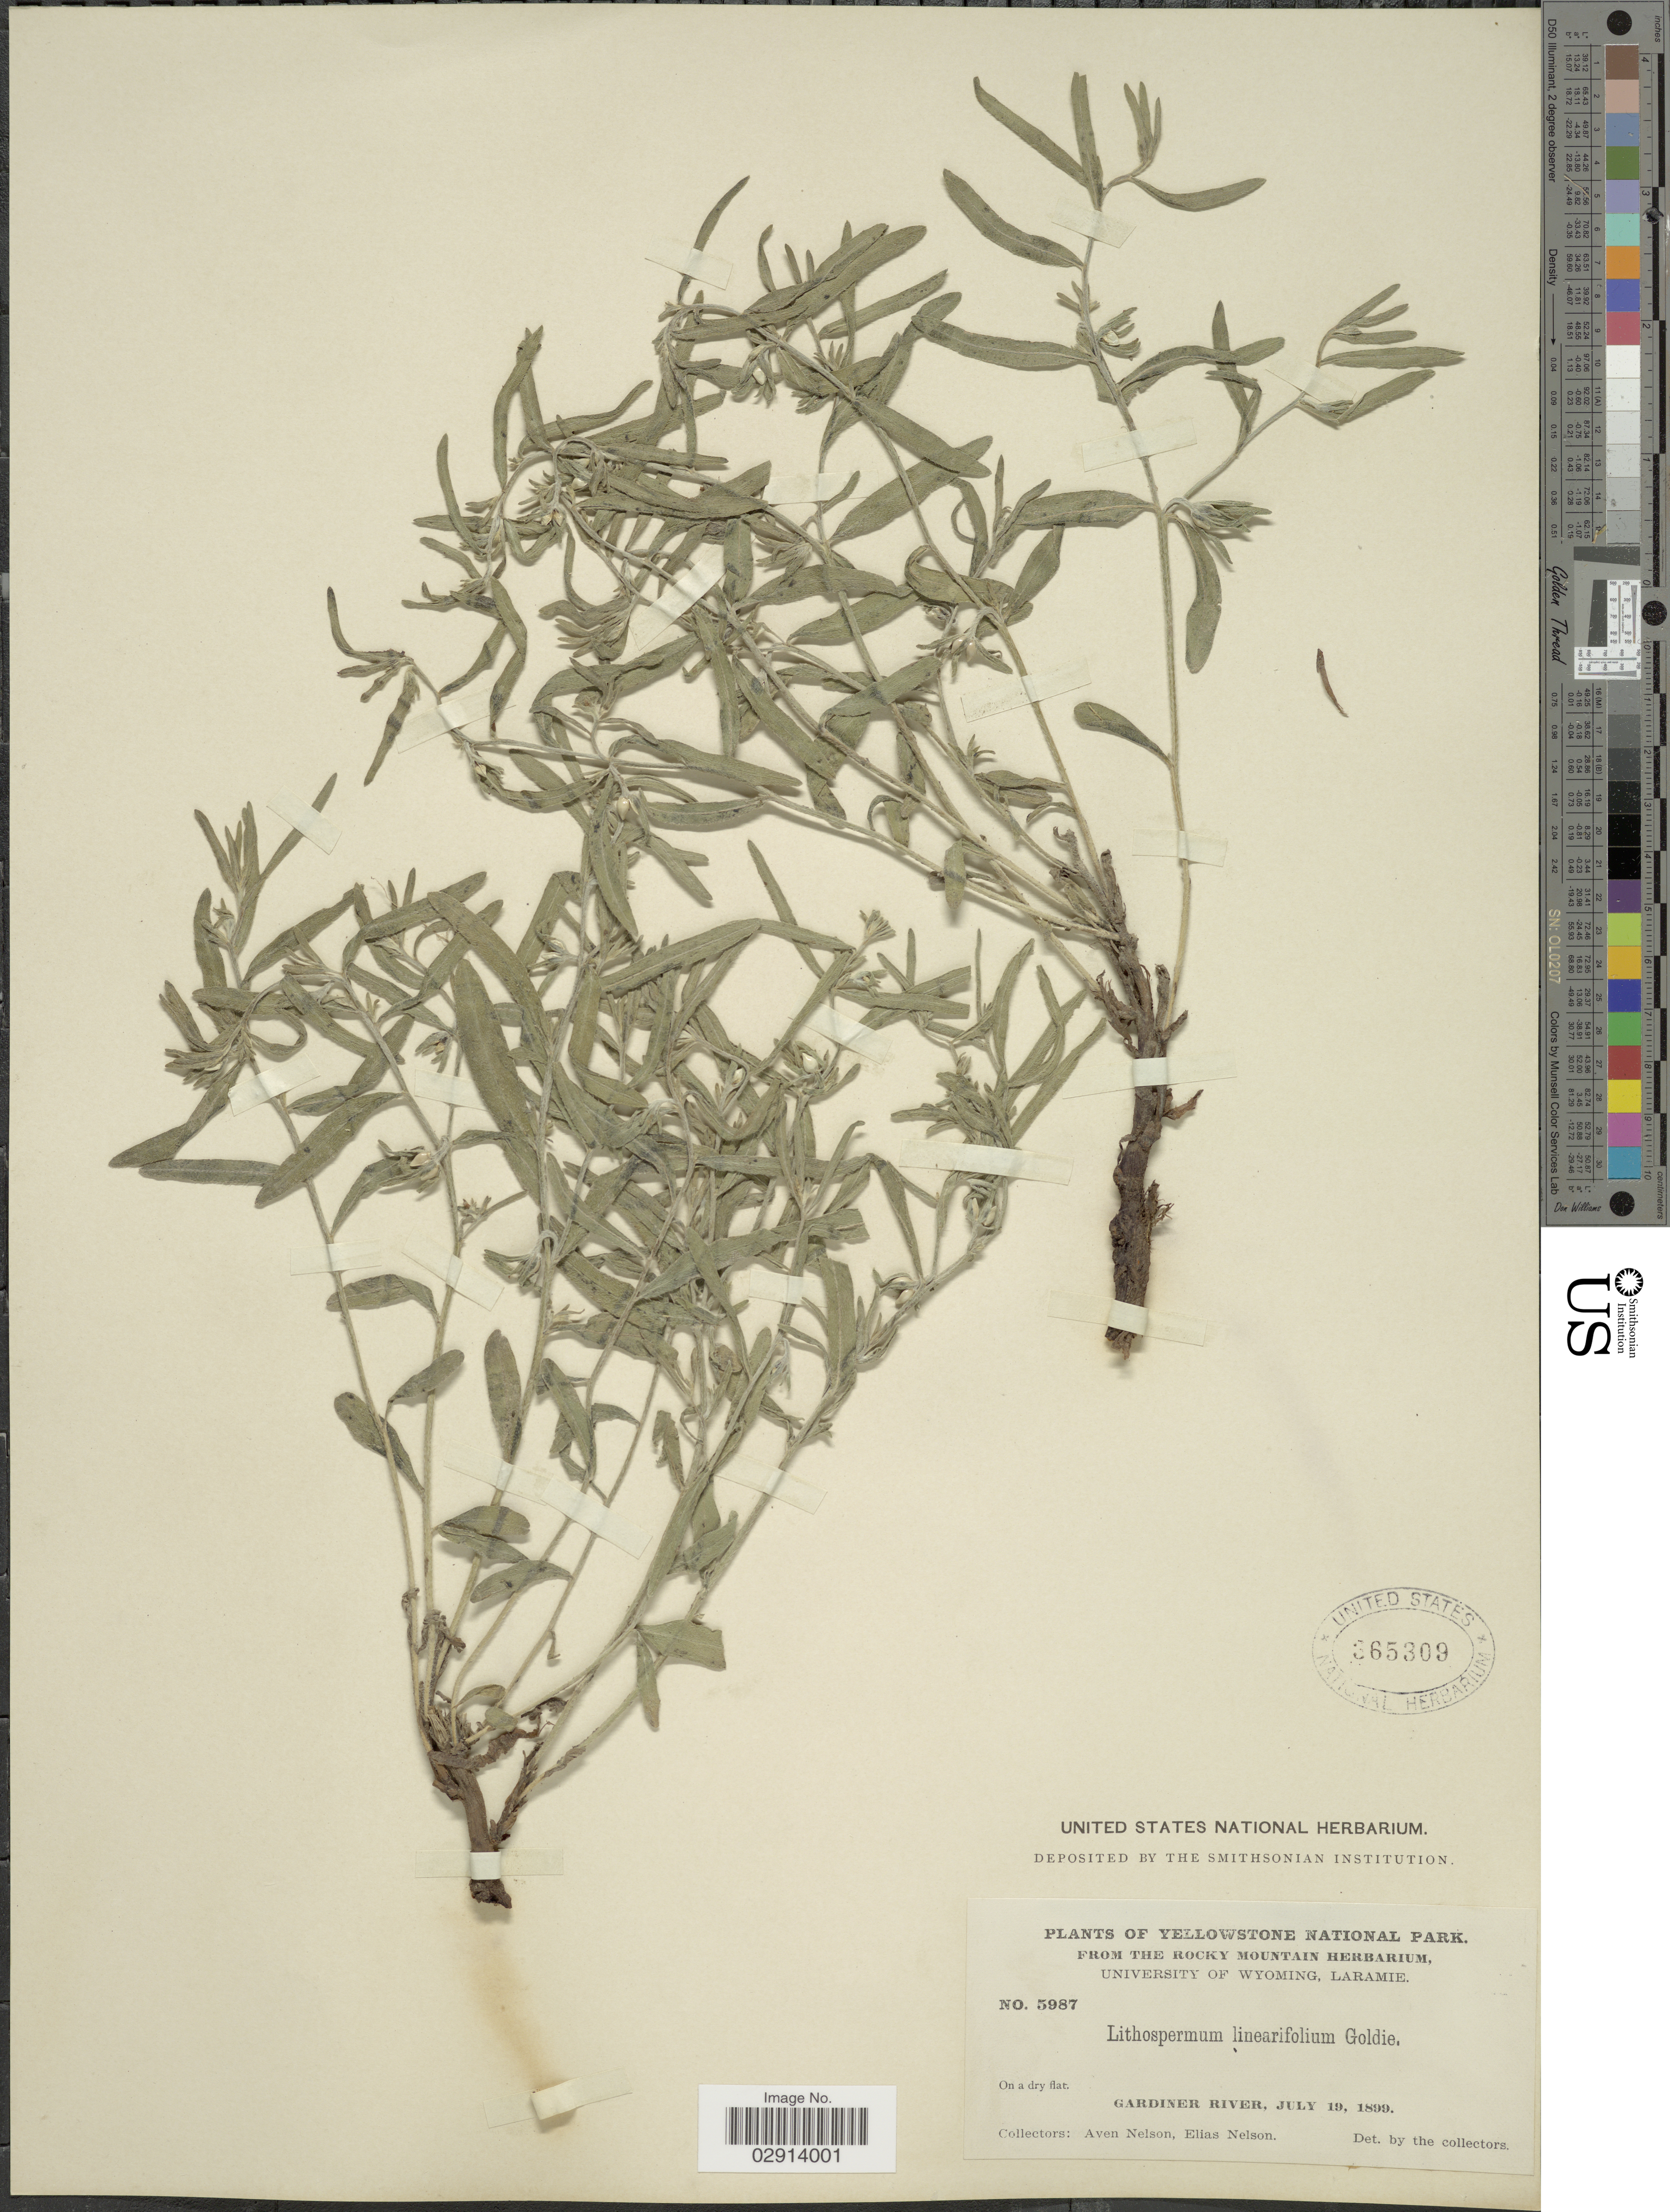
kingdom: Plantae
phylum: Tracheophyta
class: Magnoliopsida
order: Boraginales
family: Boraginaceae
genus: Lithospermum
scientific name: Lithospermum incisum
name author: Lehm.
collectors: A. Nelson & E. Nelson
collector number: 5987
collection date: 1899-07-19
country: United States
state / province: Montana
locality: Yellowstone National Park. Gardiner River.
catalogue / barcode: US 365309